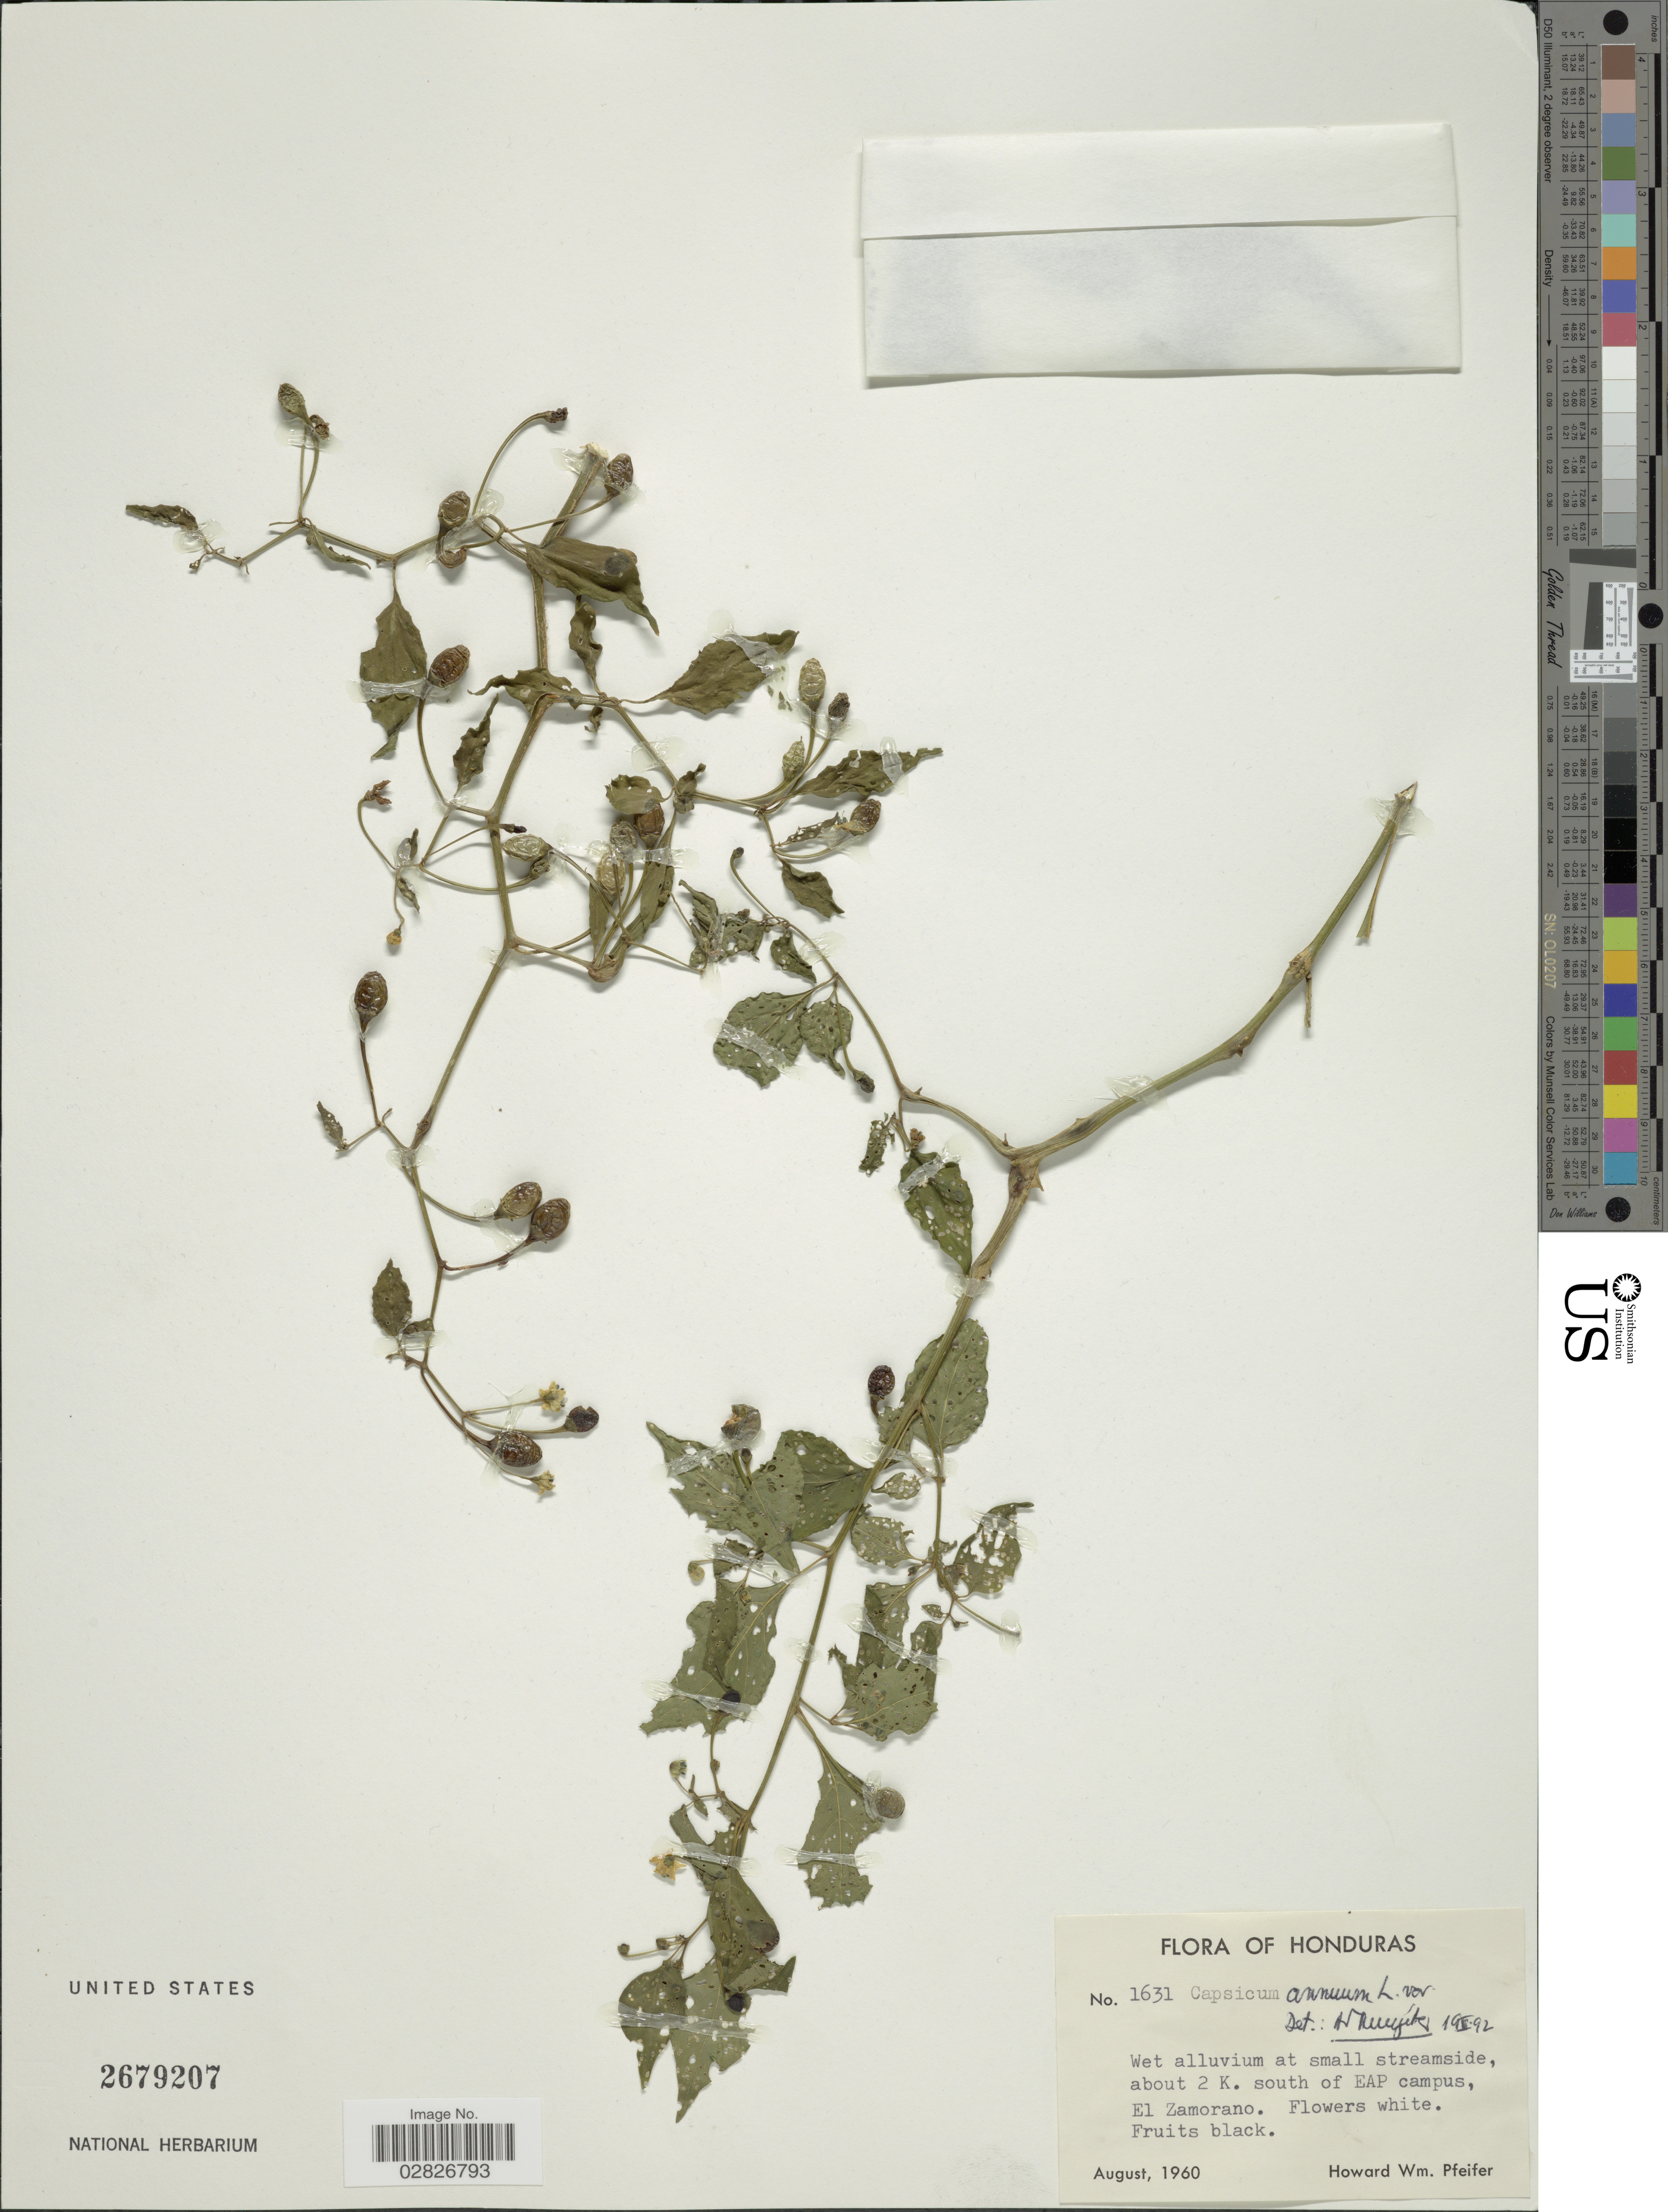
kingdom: Plantae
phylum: Tracheophyta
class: Magnoliopsida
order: Solanales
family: Solanaceae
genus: Capsicum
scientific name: Capsicum annuum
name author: L.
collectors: H. W. Pfeifer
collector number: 1631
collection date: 1960-08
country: Honduras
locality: Wet alluvium at small streamside, about 2 K. south of EAP campus, El Zamorano.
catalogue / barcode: US 2679207